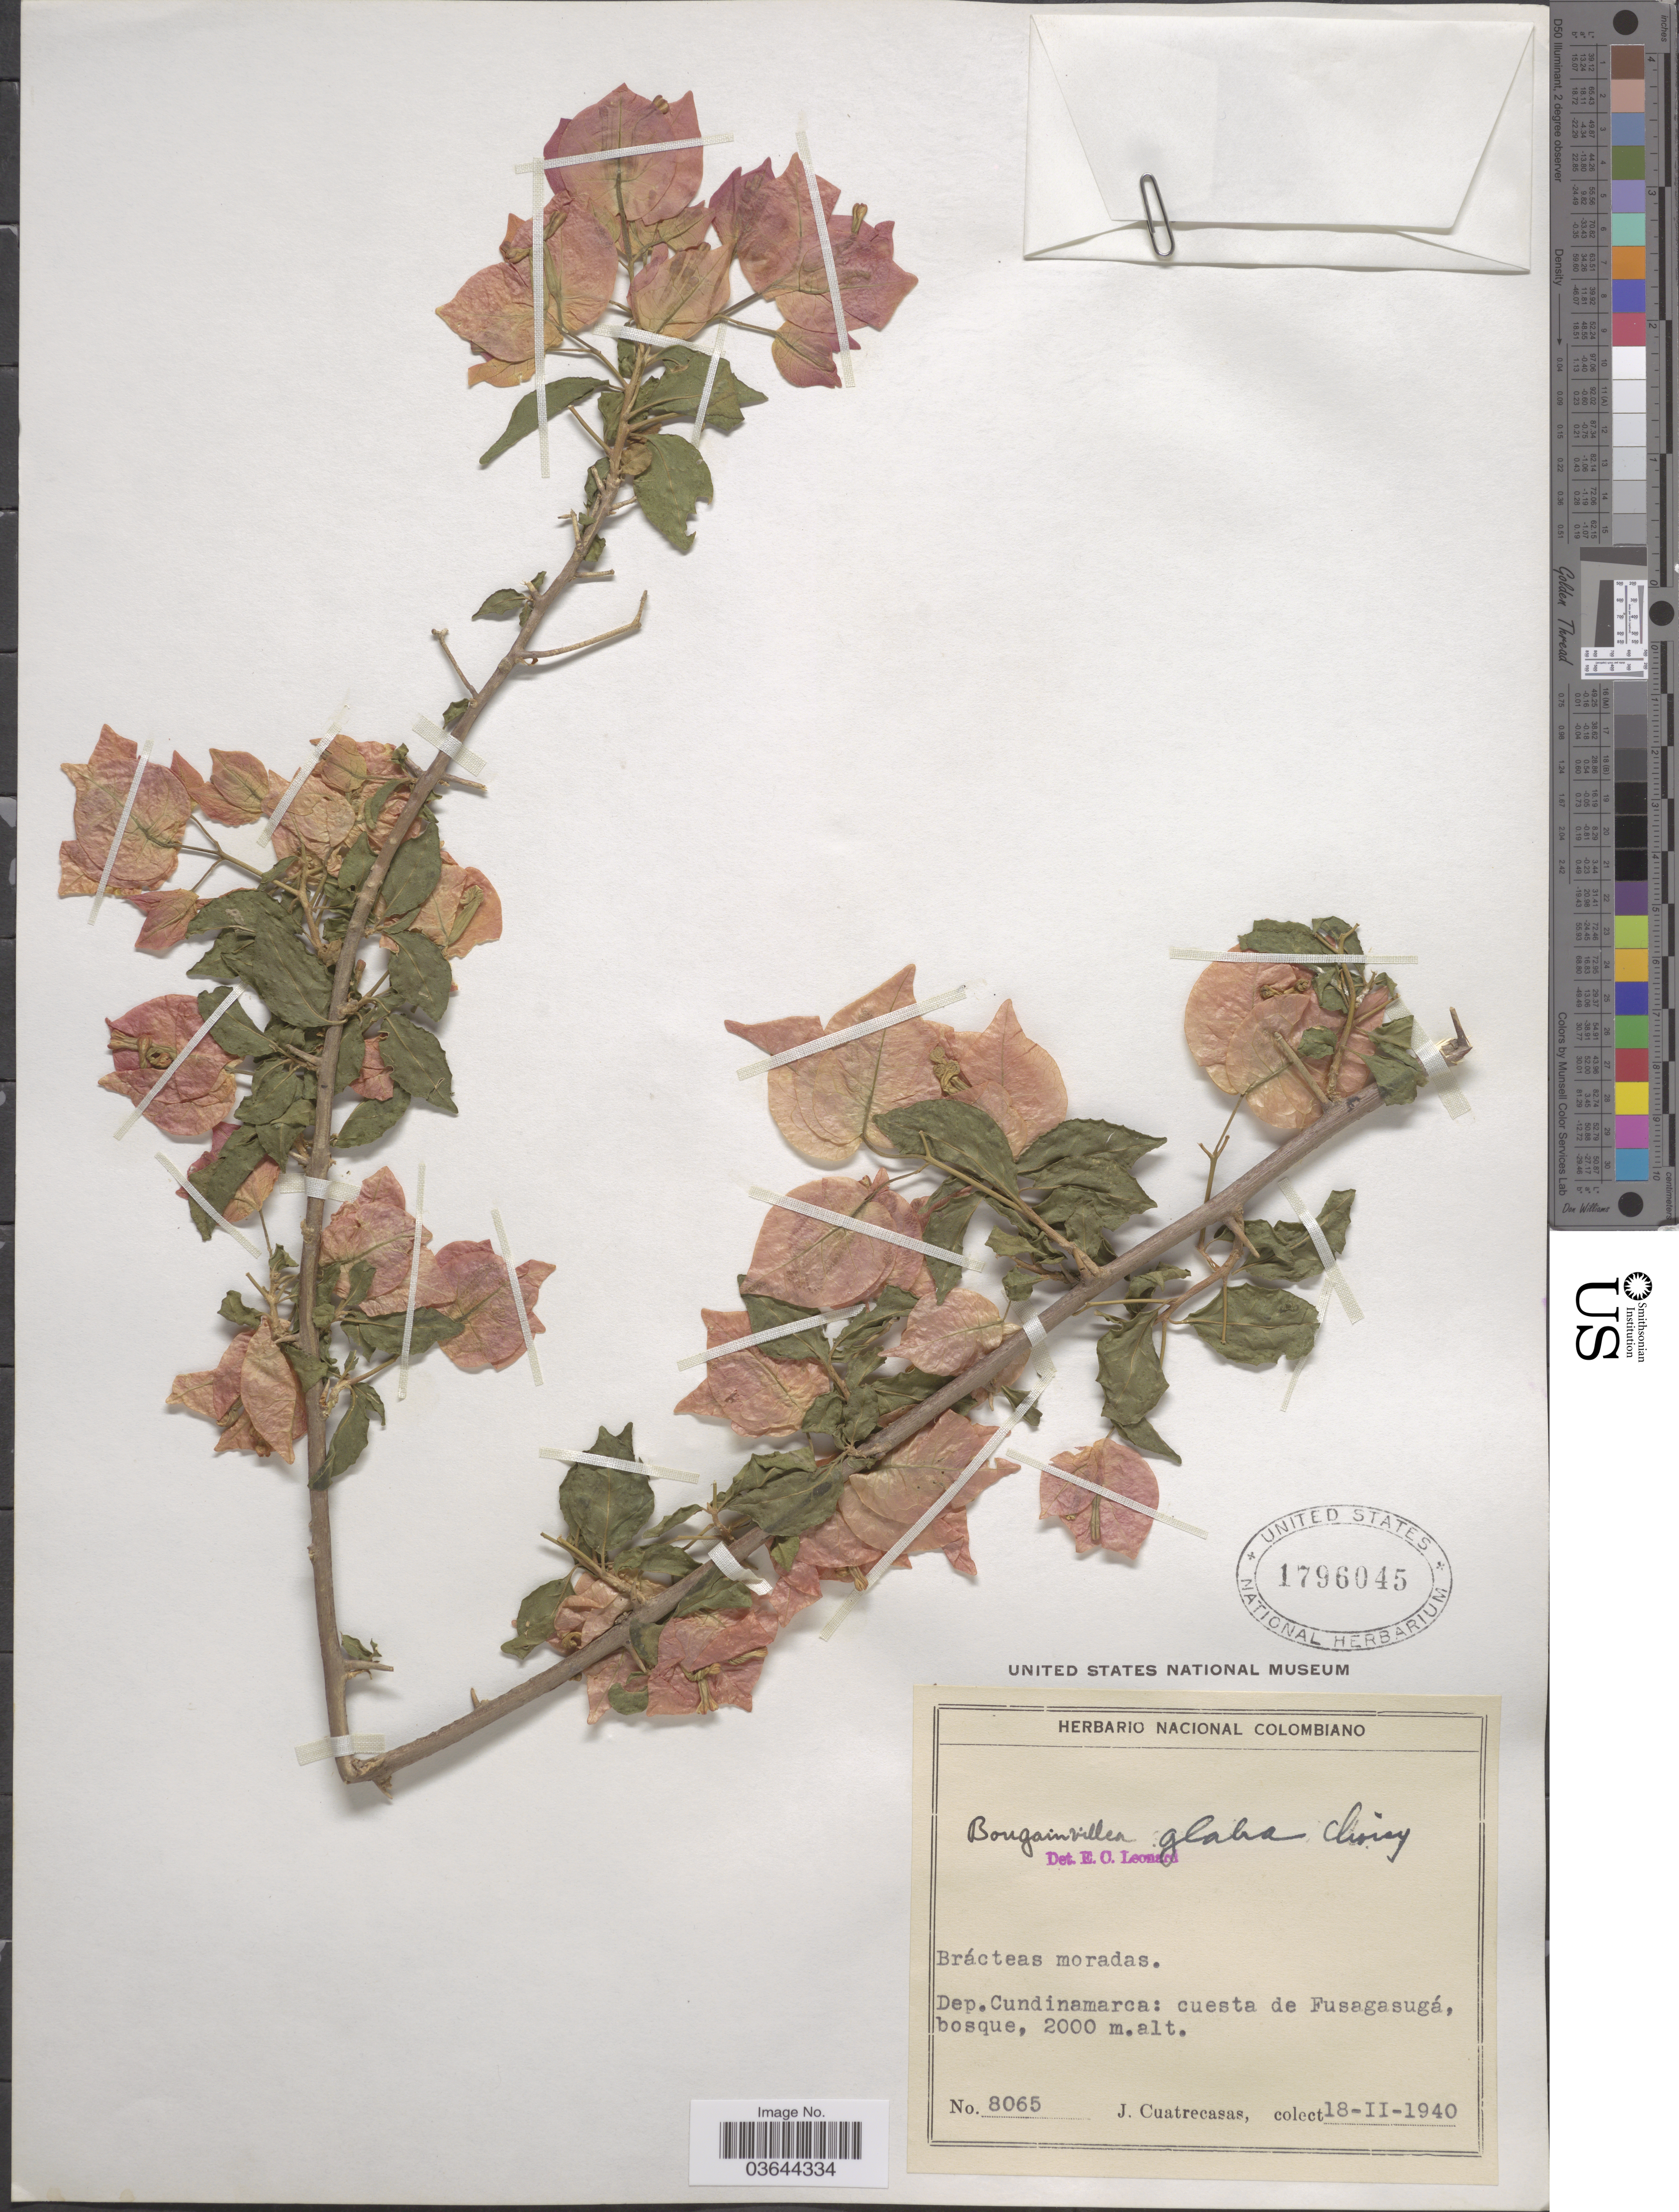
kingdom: Plantae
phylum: Tracheophyta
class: Magnoliopsida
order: Caryophyllales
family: Nyctaginaceae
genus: Bougainvillea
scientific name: Bougainvillea glabra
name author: Choisy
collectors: J. Cuatrecasas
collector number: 8065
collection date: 1940-02-18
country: Colombia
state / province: Cundinamarca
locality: Dep. Cundinamarca: cuesta de Fusagasugá.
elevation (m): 2000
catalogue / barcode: US 1796045